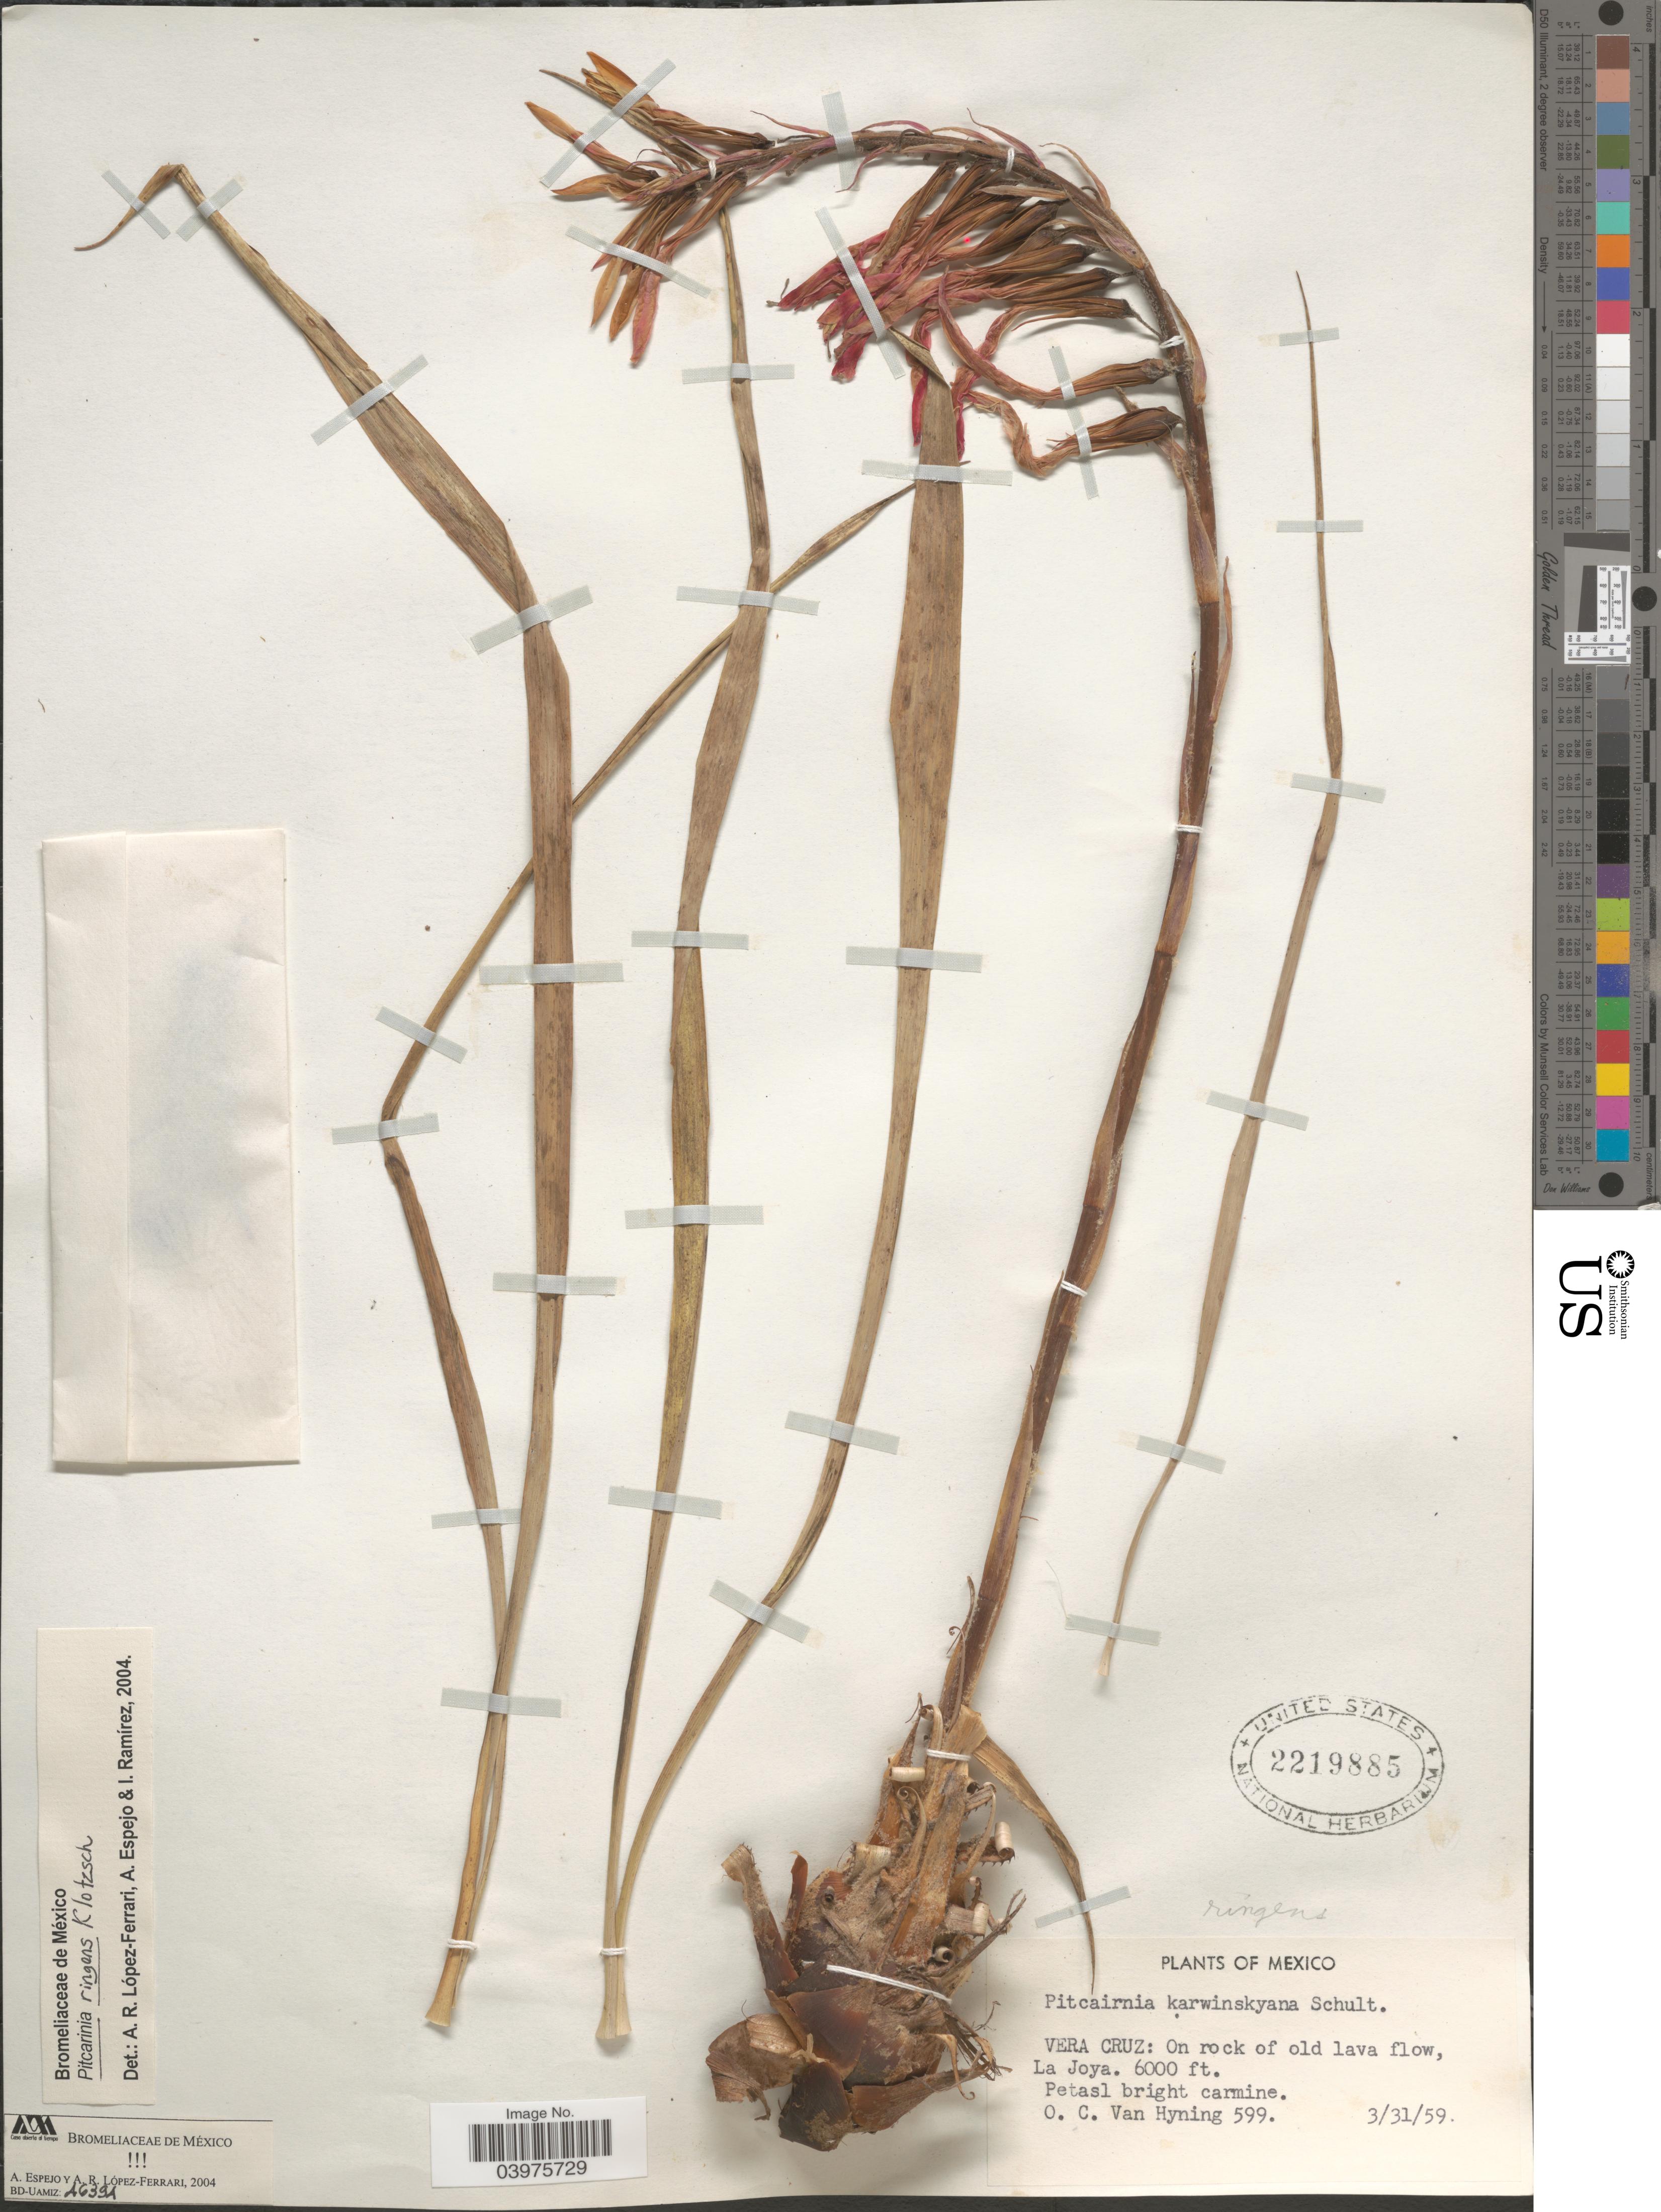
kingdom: Plantae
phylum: Tracheophyta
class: Liliopsida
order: Poales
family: Bromeliaceae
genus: Pitcairnia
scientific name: Pitcairnia ringens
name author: Klotzsch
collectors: O. Van Hyning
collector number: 599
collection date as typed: Transcribed d/m/y: 31/3/59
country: Mexico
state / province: Veracruz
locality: Vera Cruz: On rock of old lava flow, La Joya.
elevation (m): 1829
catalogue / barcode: US 2219885